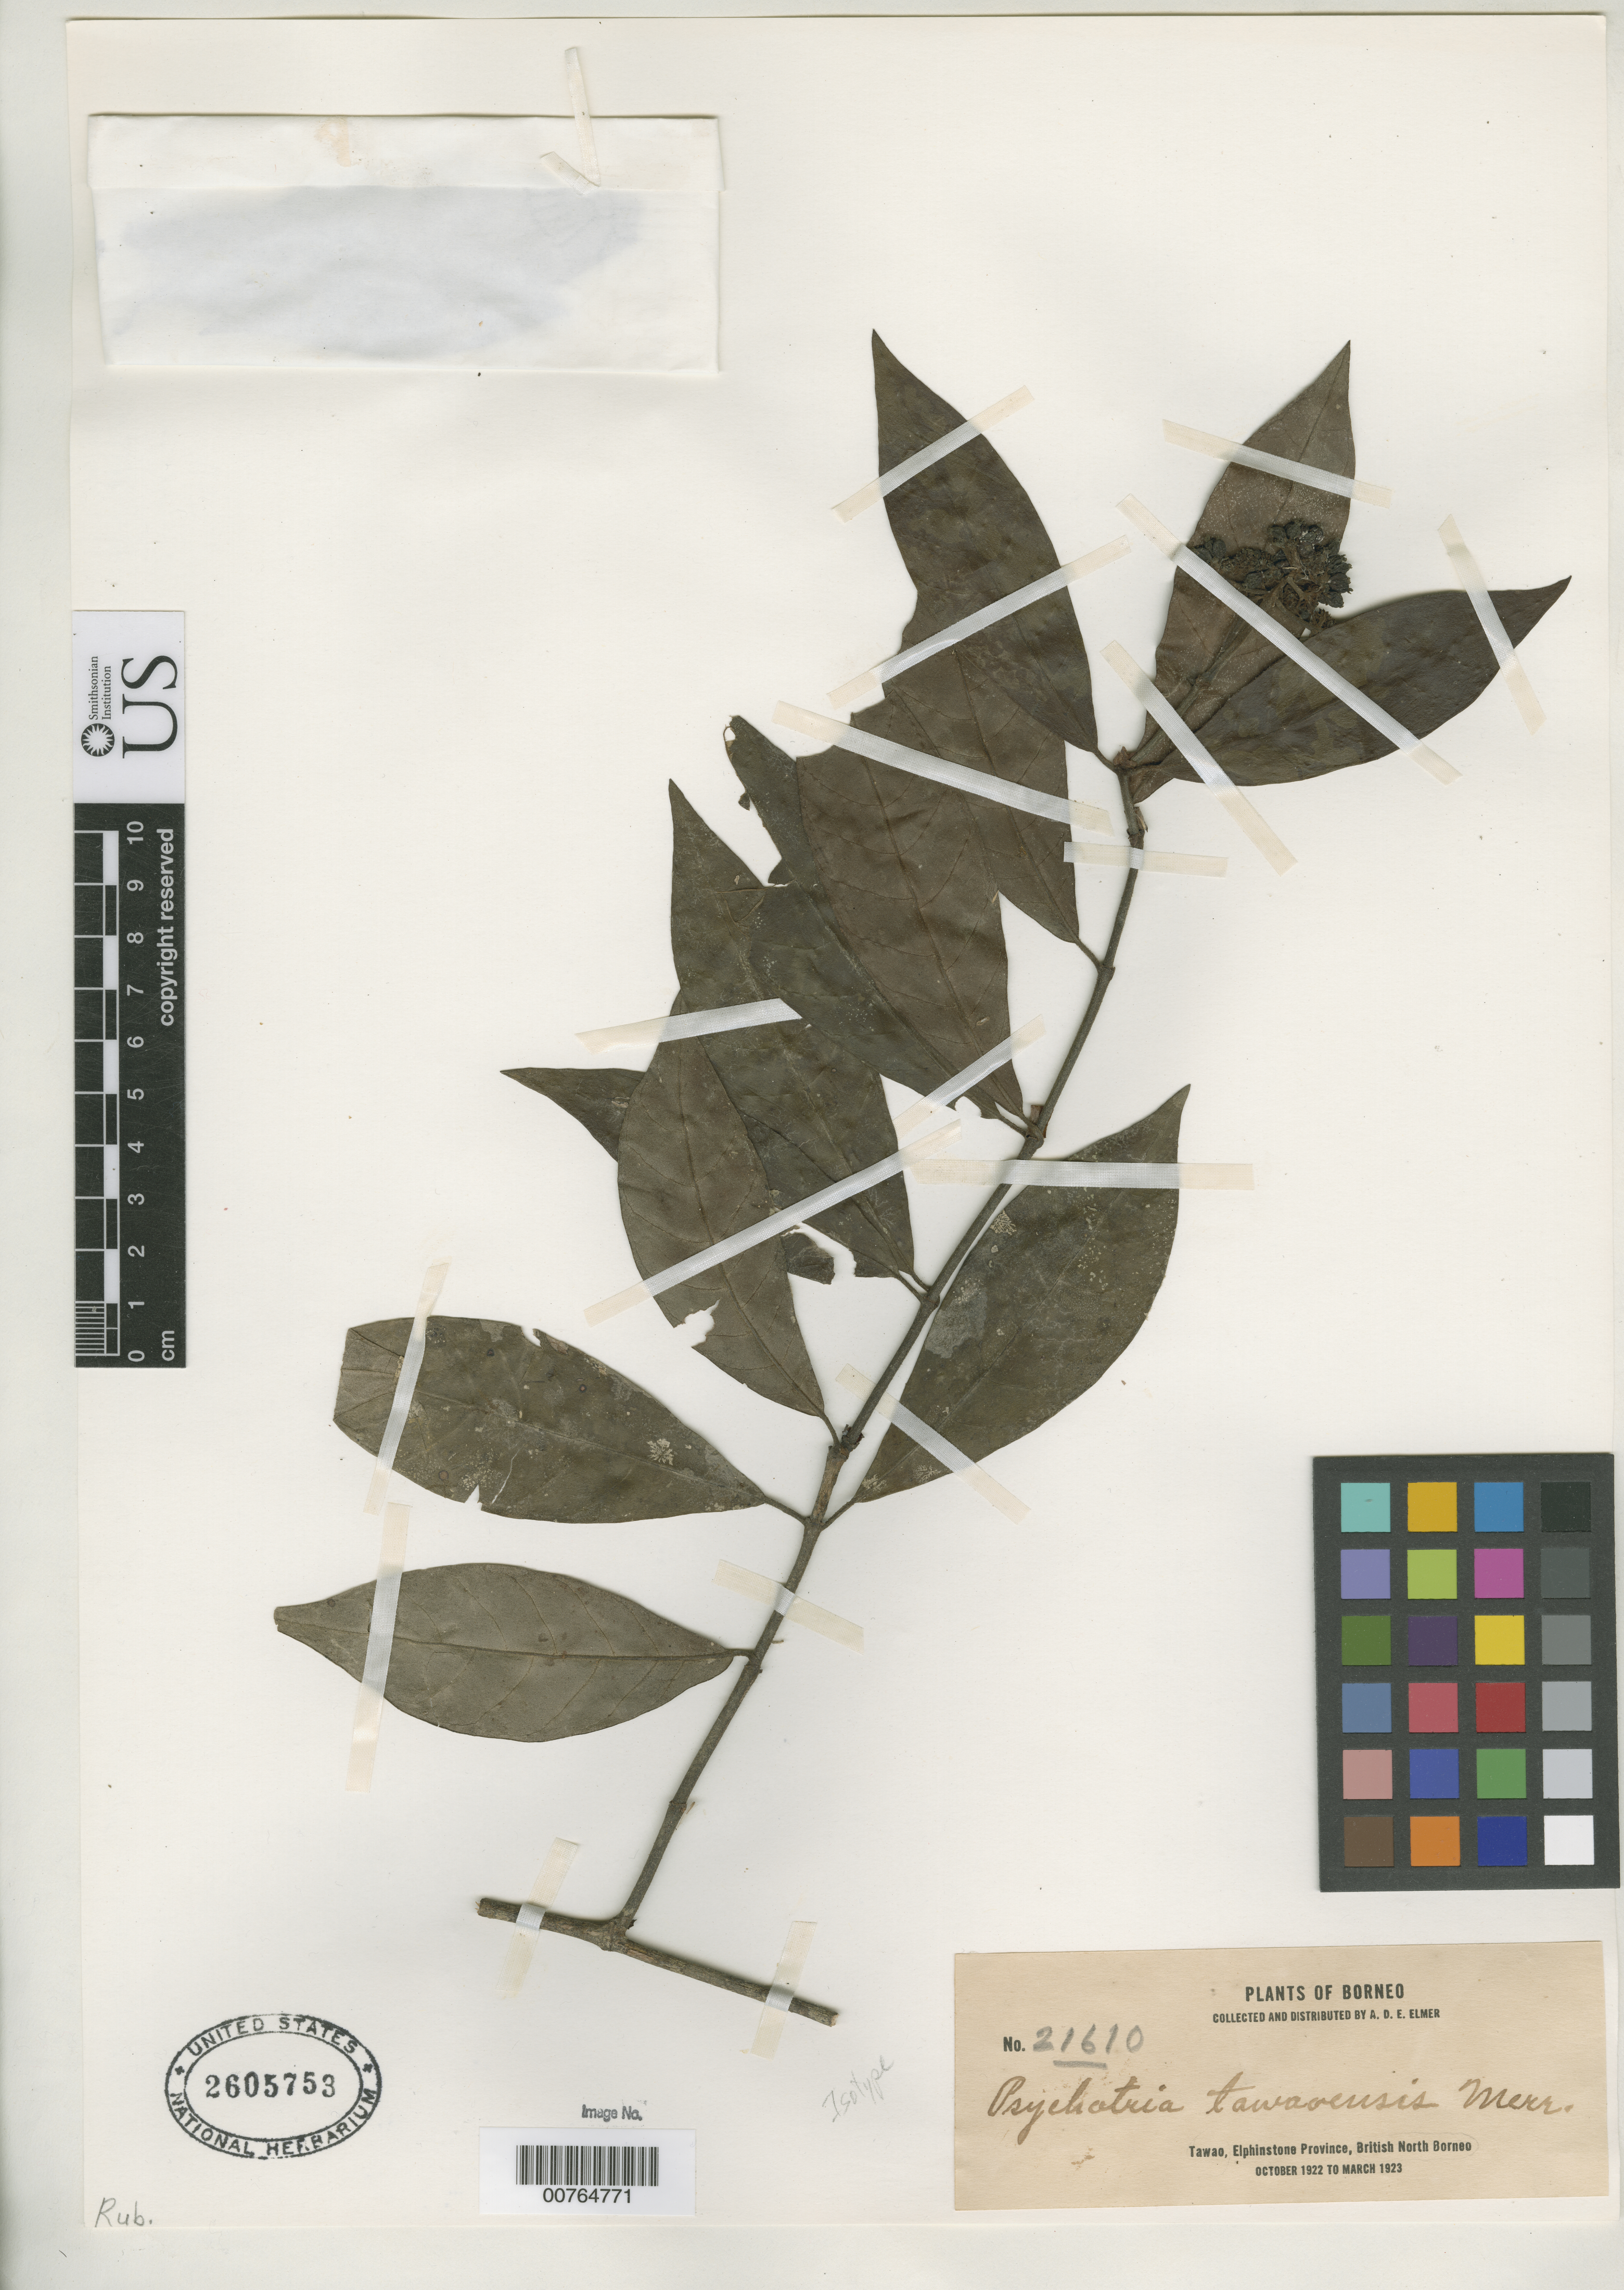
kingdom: Plantae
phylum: Tracheophyta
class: Magnoliopsida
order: Gentianales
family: Rubiaceae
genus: Psychotria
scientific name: Psychotria tawaensis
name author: Merr.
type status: Isotype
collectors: A. D. E. Elmer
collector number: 21610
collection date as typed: Oct 1922 to -- Mar 1923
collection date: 1922-10/1923-03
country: Malaysia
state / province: Sabah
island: Borneo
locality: Tawao.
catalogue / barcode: US 2605753